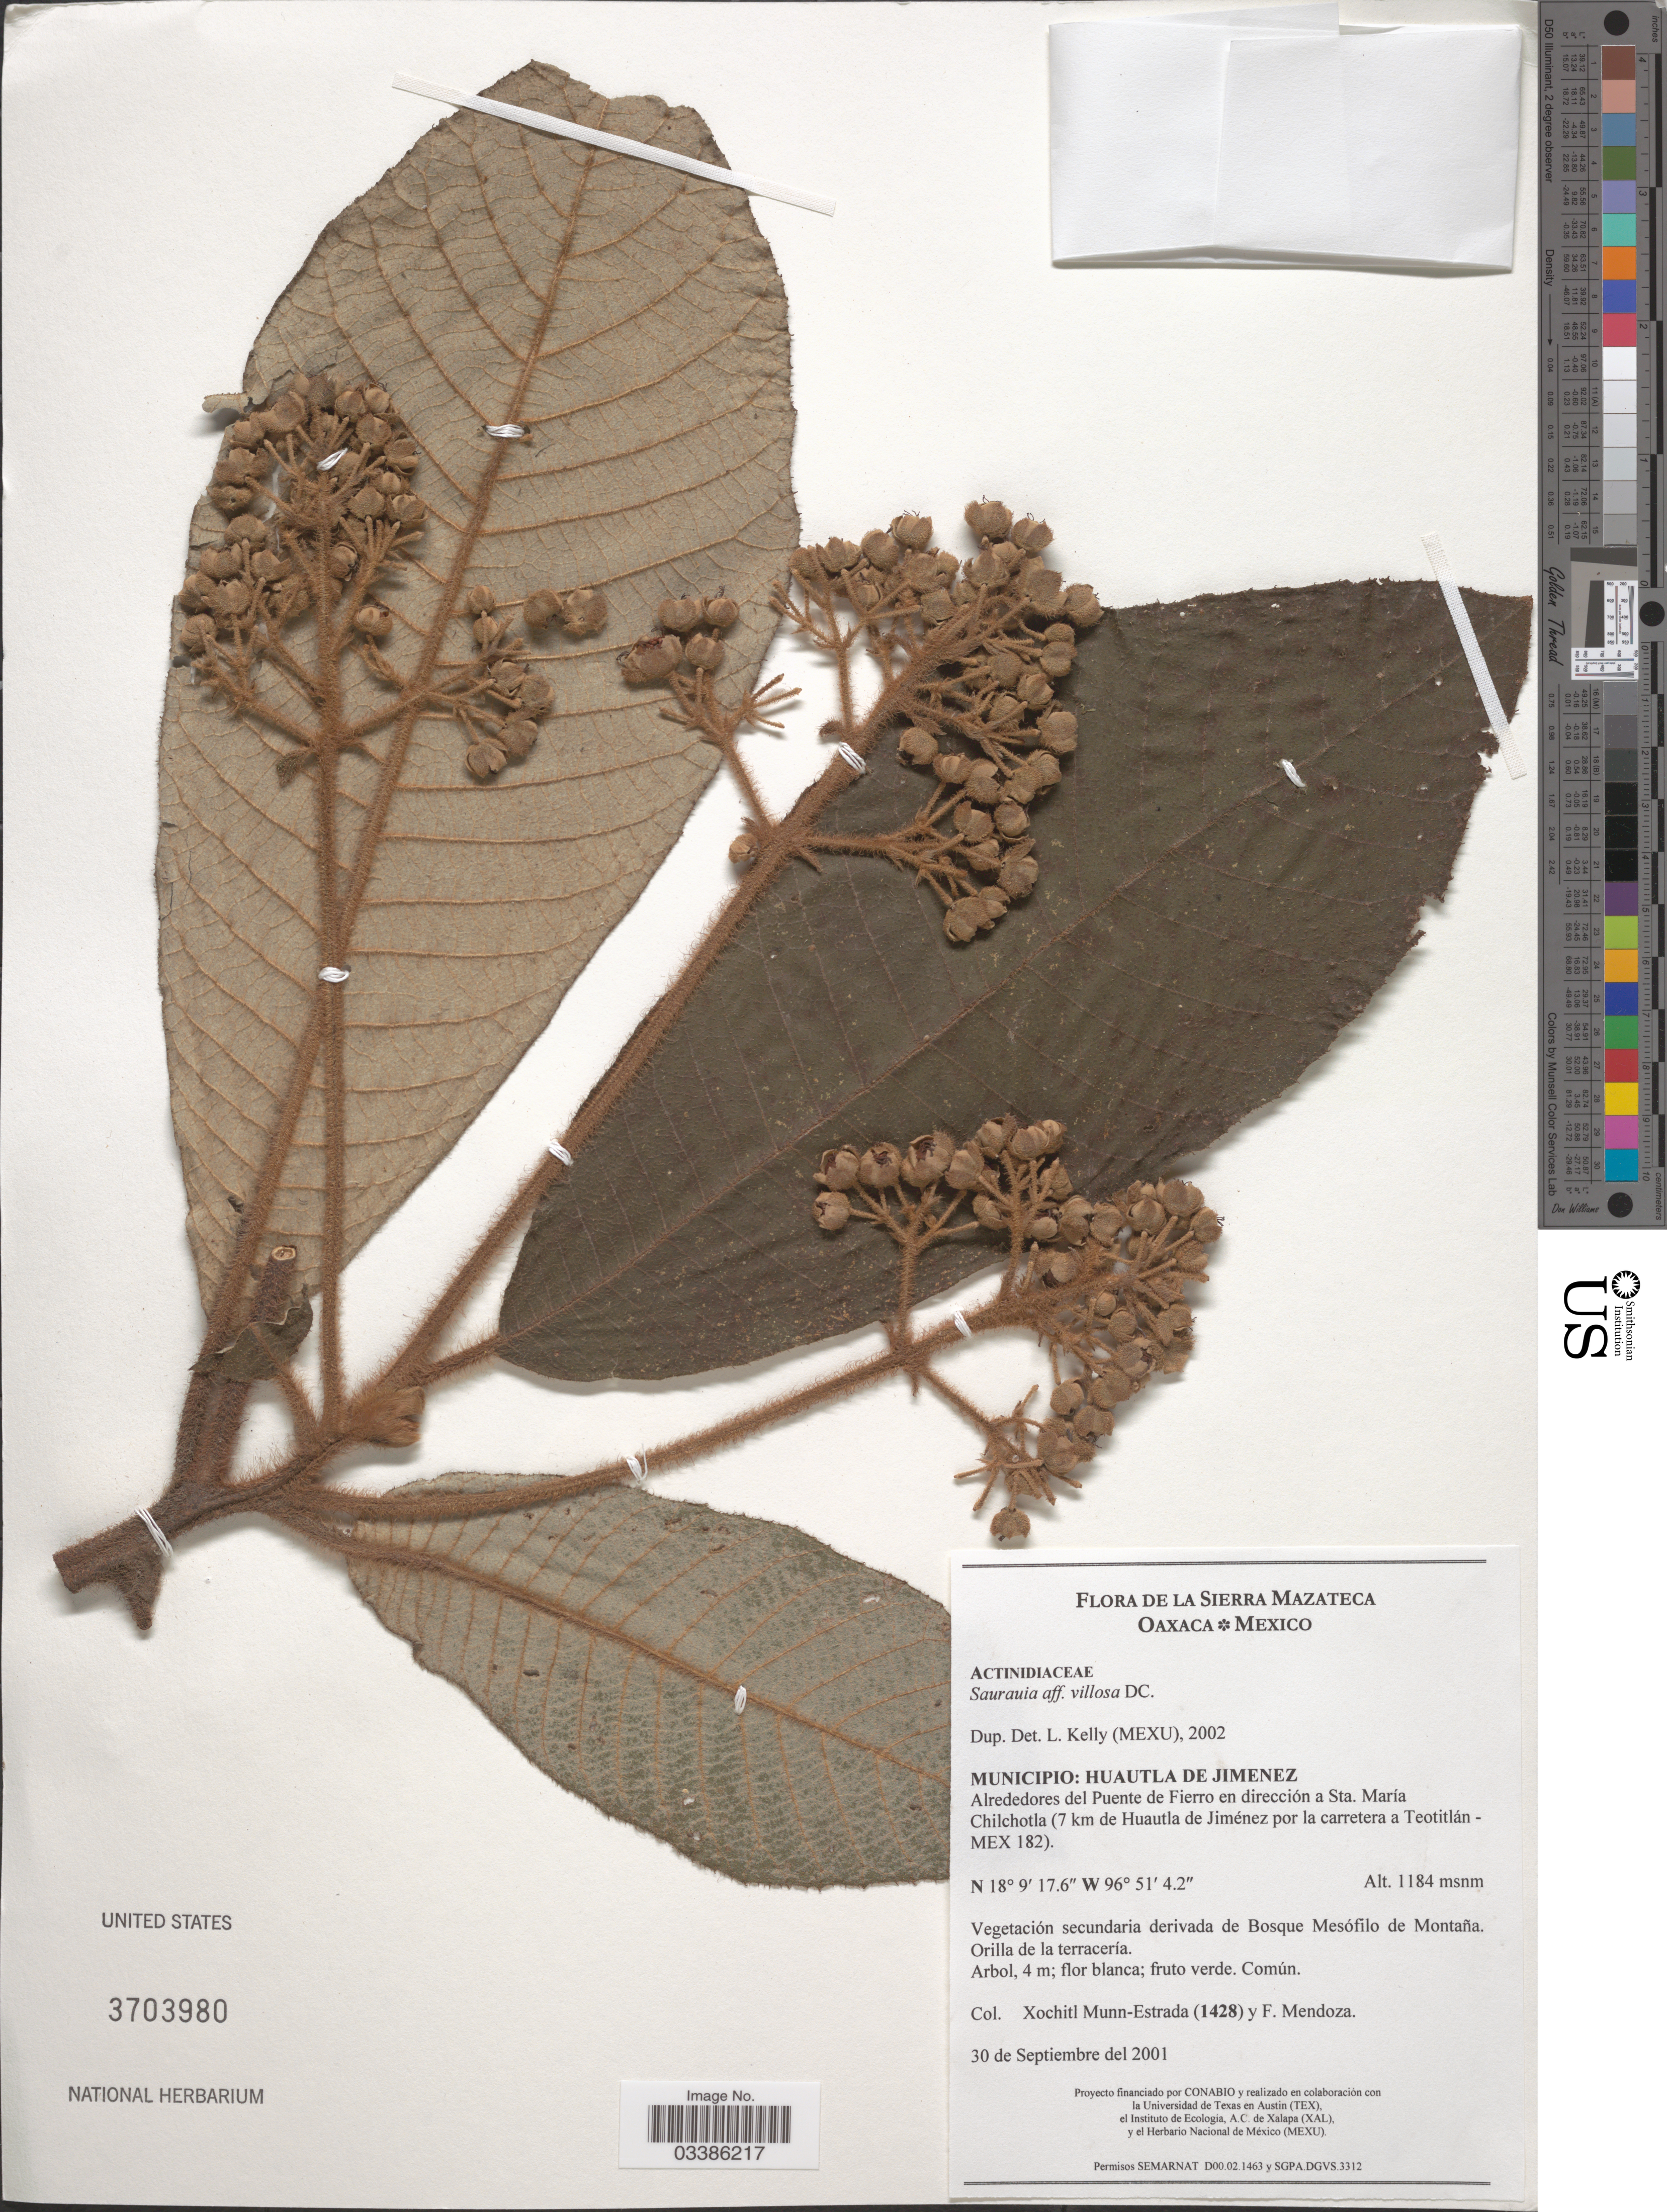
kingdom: Plantae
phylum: Tracheophyta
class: Magnoliopsida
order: Ericales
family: Actinidiaceae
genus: Saurauia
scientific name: Saurauia villosa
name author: DC.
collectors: X. Munn-Estrada & F. Mendoza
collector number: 1428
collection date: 2001-09-30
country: Mexico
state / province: Oaxaca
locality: Sierra Mazateca. Municipio: Huautla de Jimenez. Alrededores del Puente de Fierro en dirección a Sta. María Chilchotla (7 km de Huautla de Jiménez por la carretera a Teotitlán - MEX 182).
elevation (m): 1184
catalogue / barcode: US 3703980